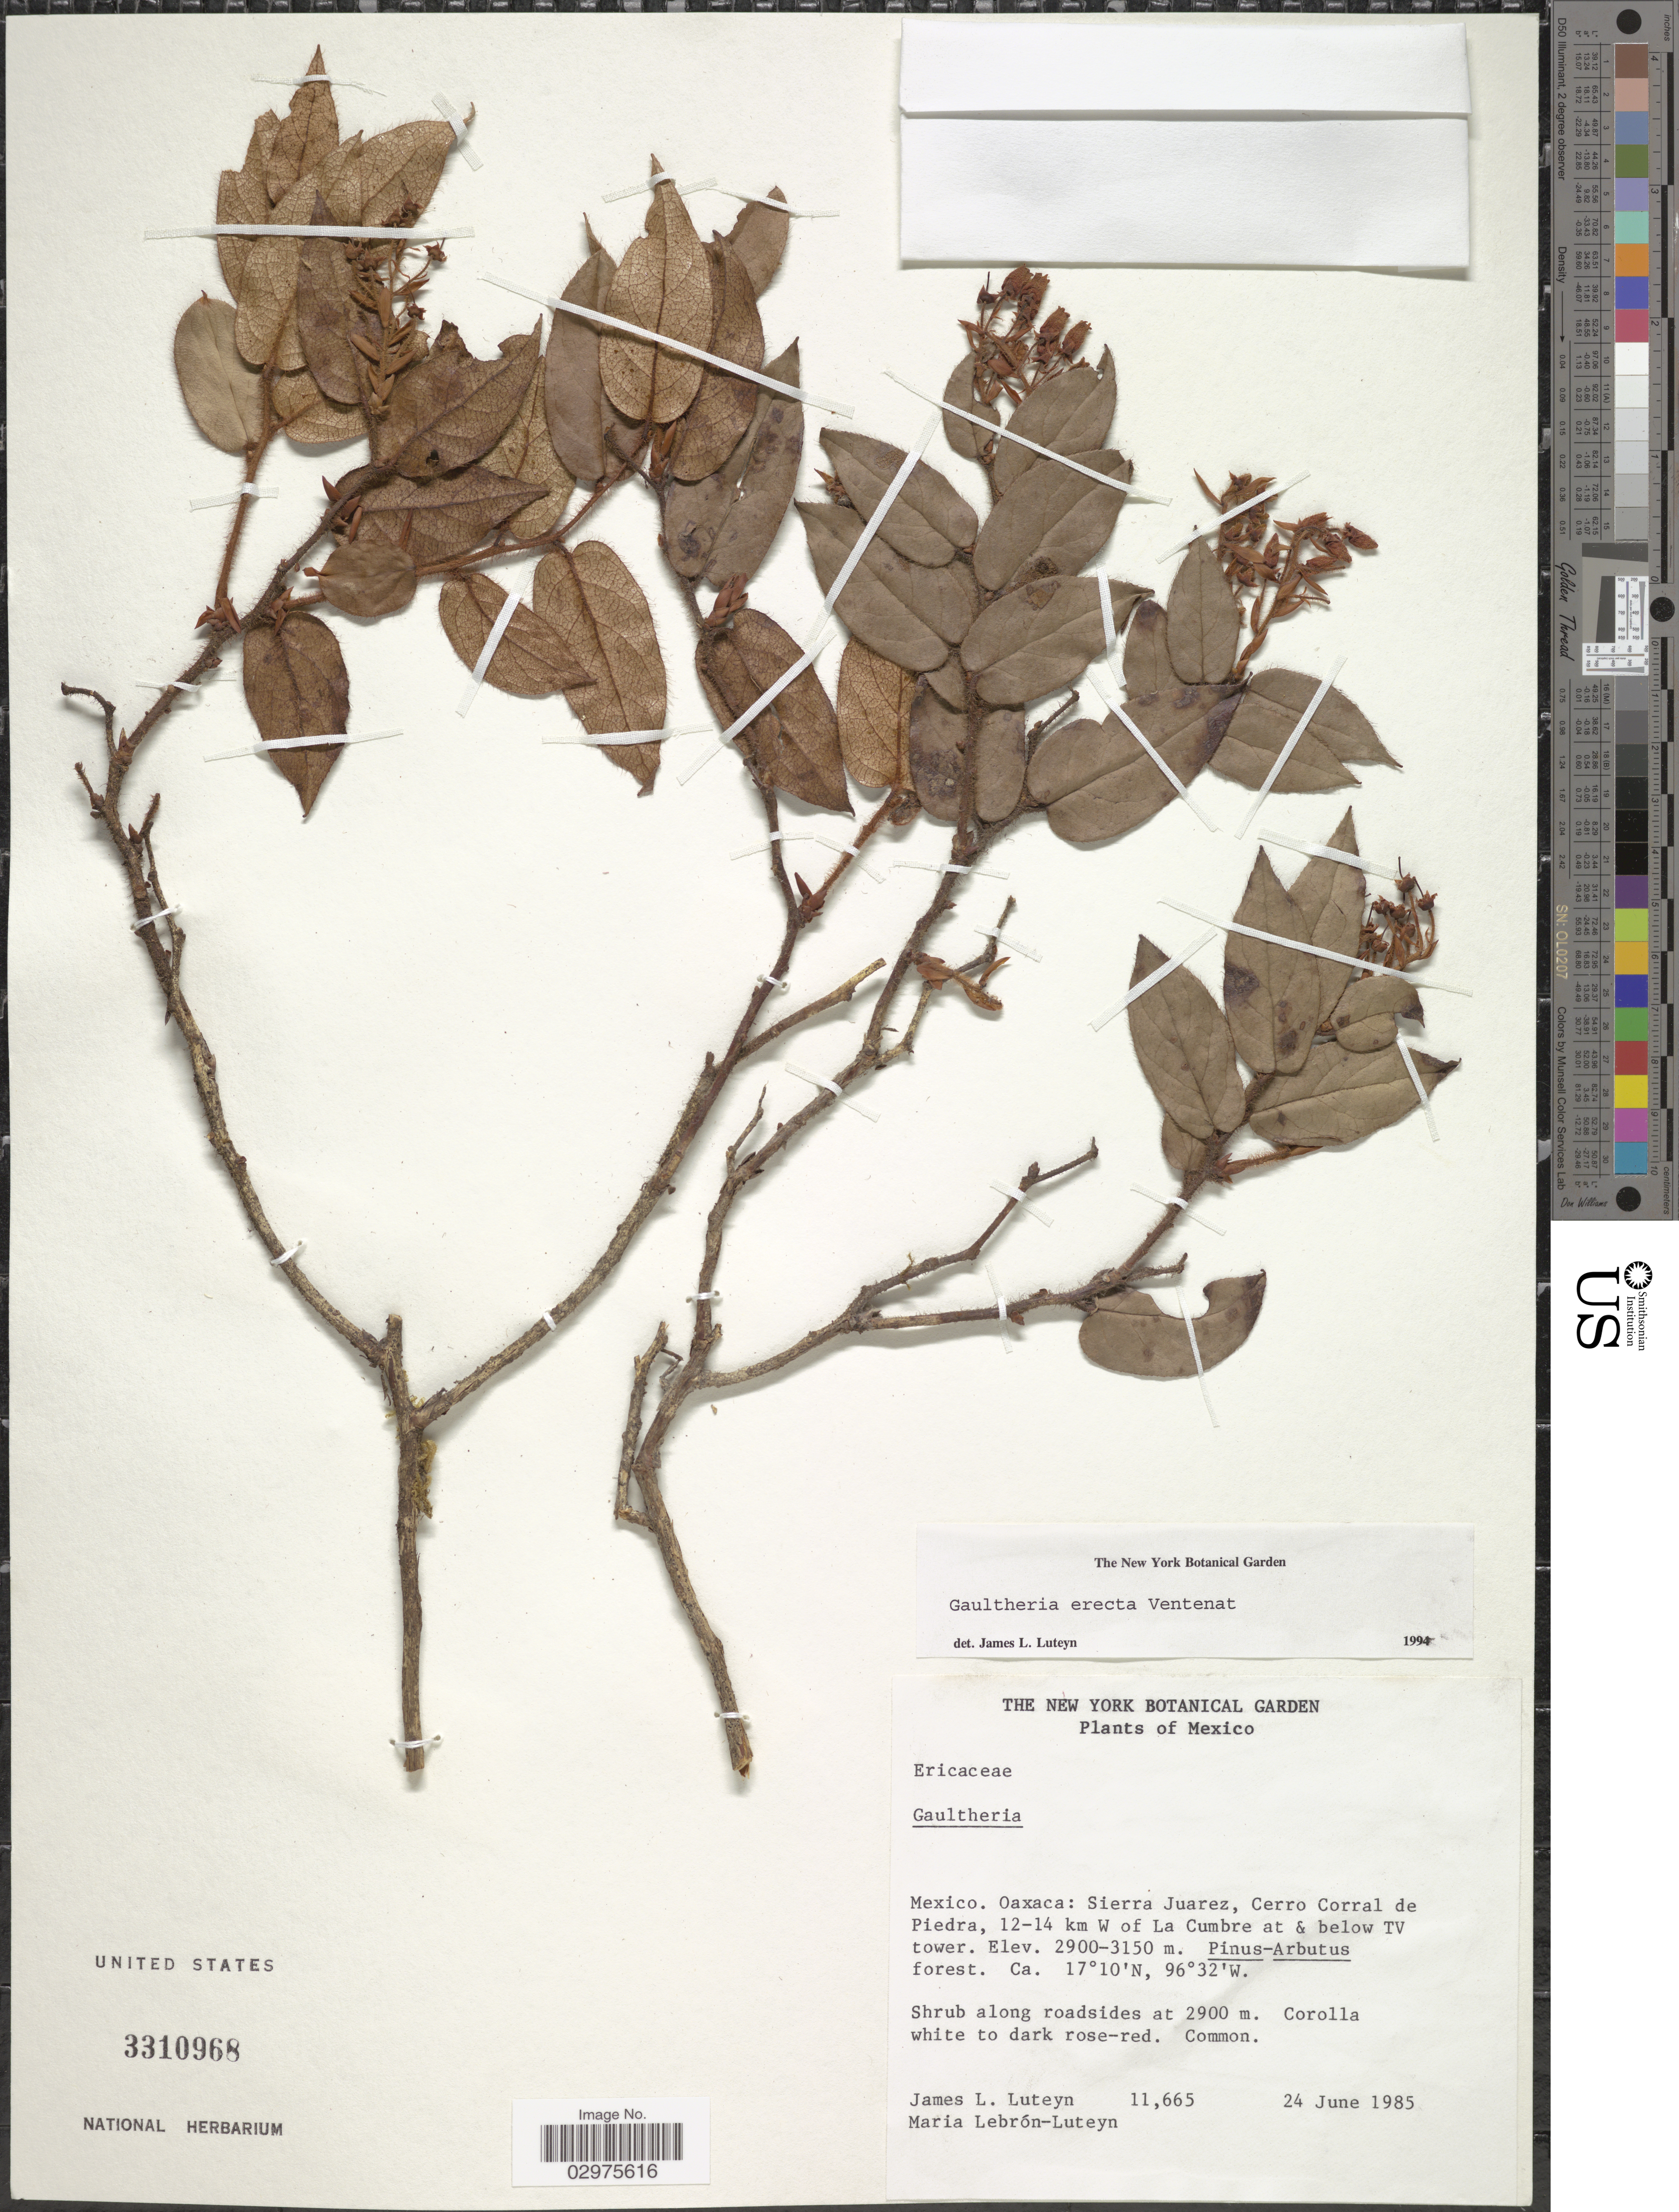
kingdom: Plantae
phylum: Tracheophyta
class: Magnoliopsida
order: Ericales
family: Ericaceae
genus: Gaultheria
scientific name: Gaultheria erecta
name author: Vent.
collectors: J. L. Luteyn & M. L. Lebrón-Luteyn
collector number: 11665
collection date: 1985-06-24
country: Mexico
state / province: Oaxaca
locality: Sierra Juarez, Cerro Corral de Piedra, 12-14 km W of La Cumbre at & below TV tower.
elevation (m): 2900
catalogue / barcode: US 3310968